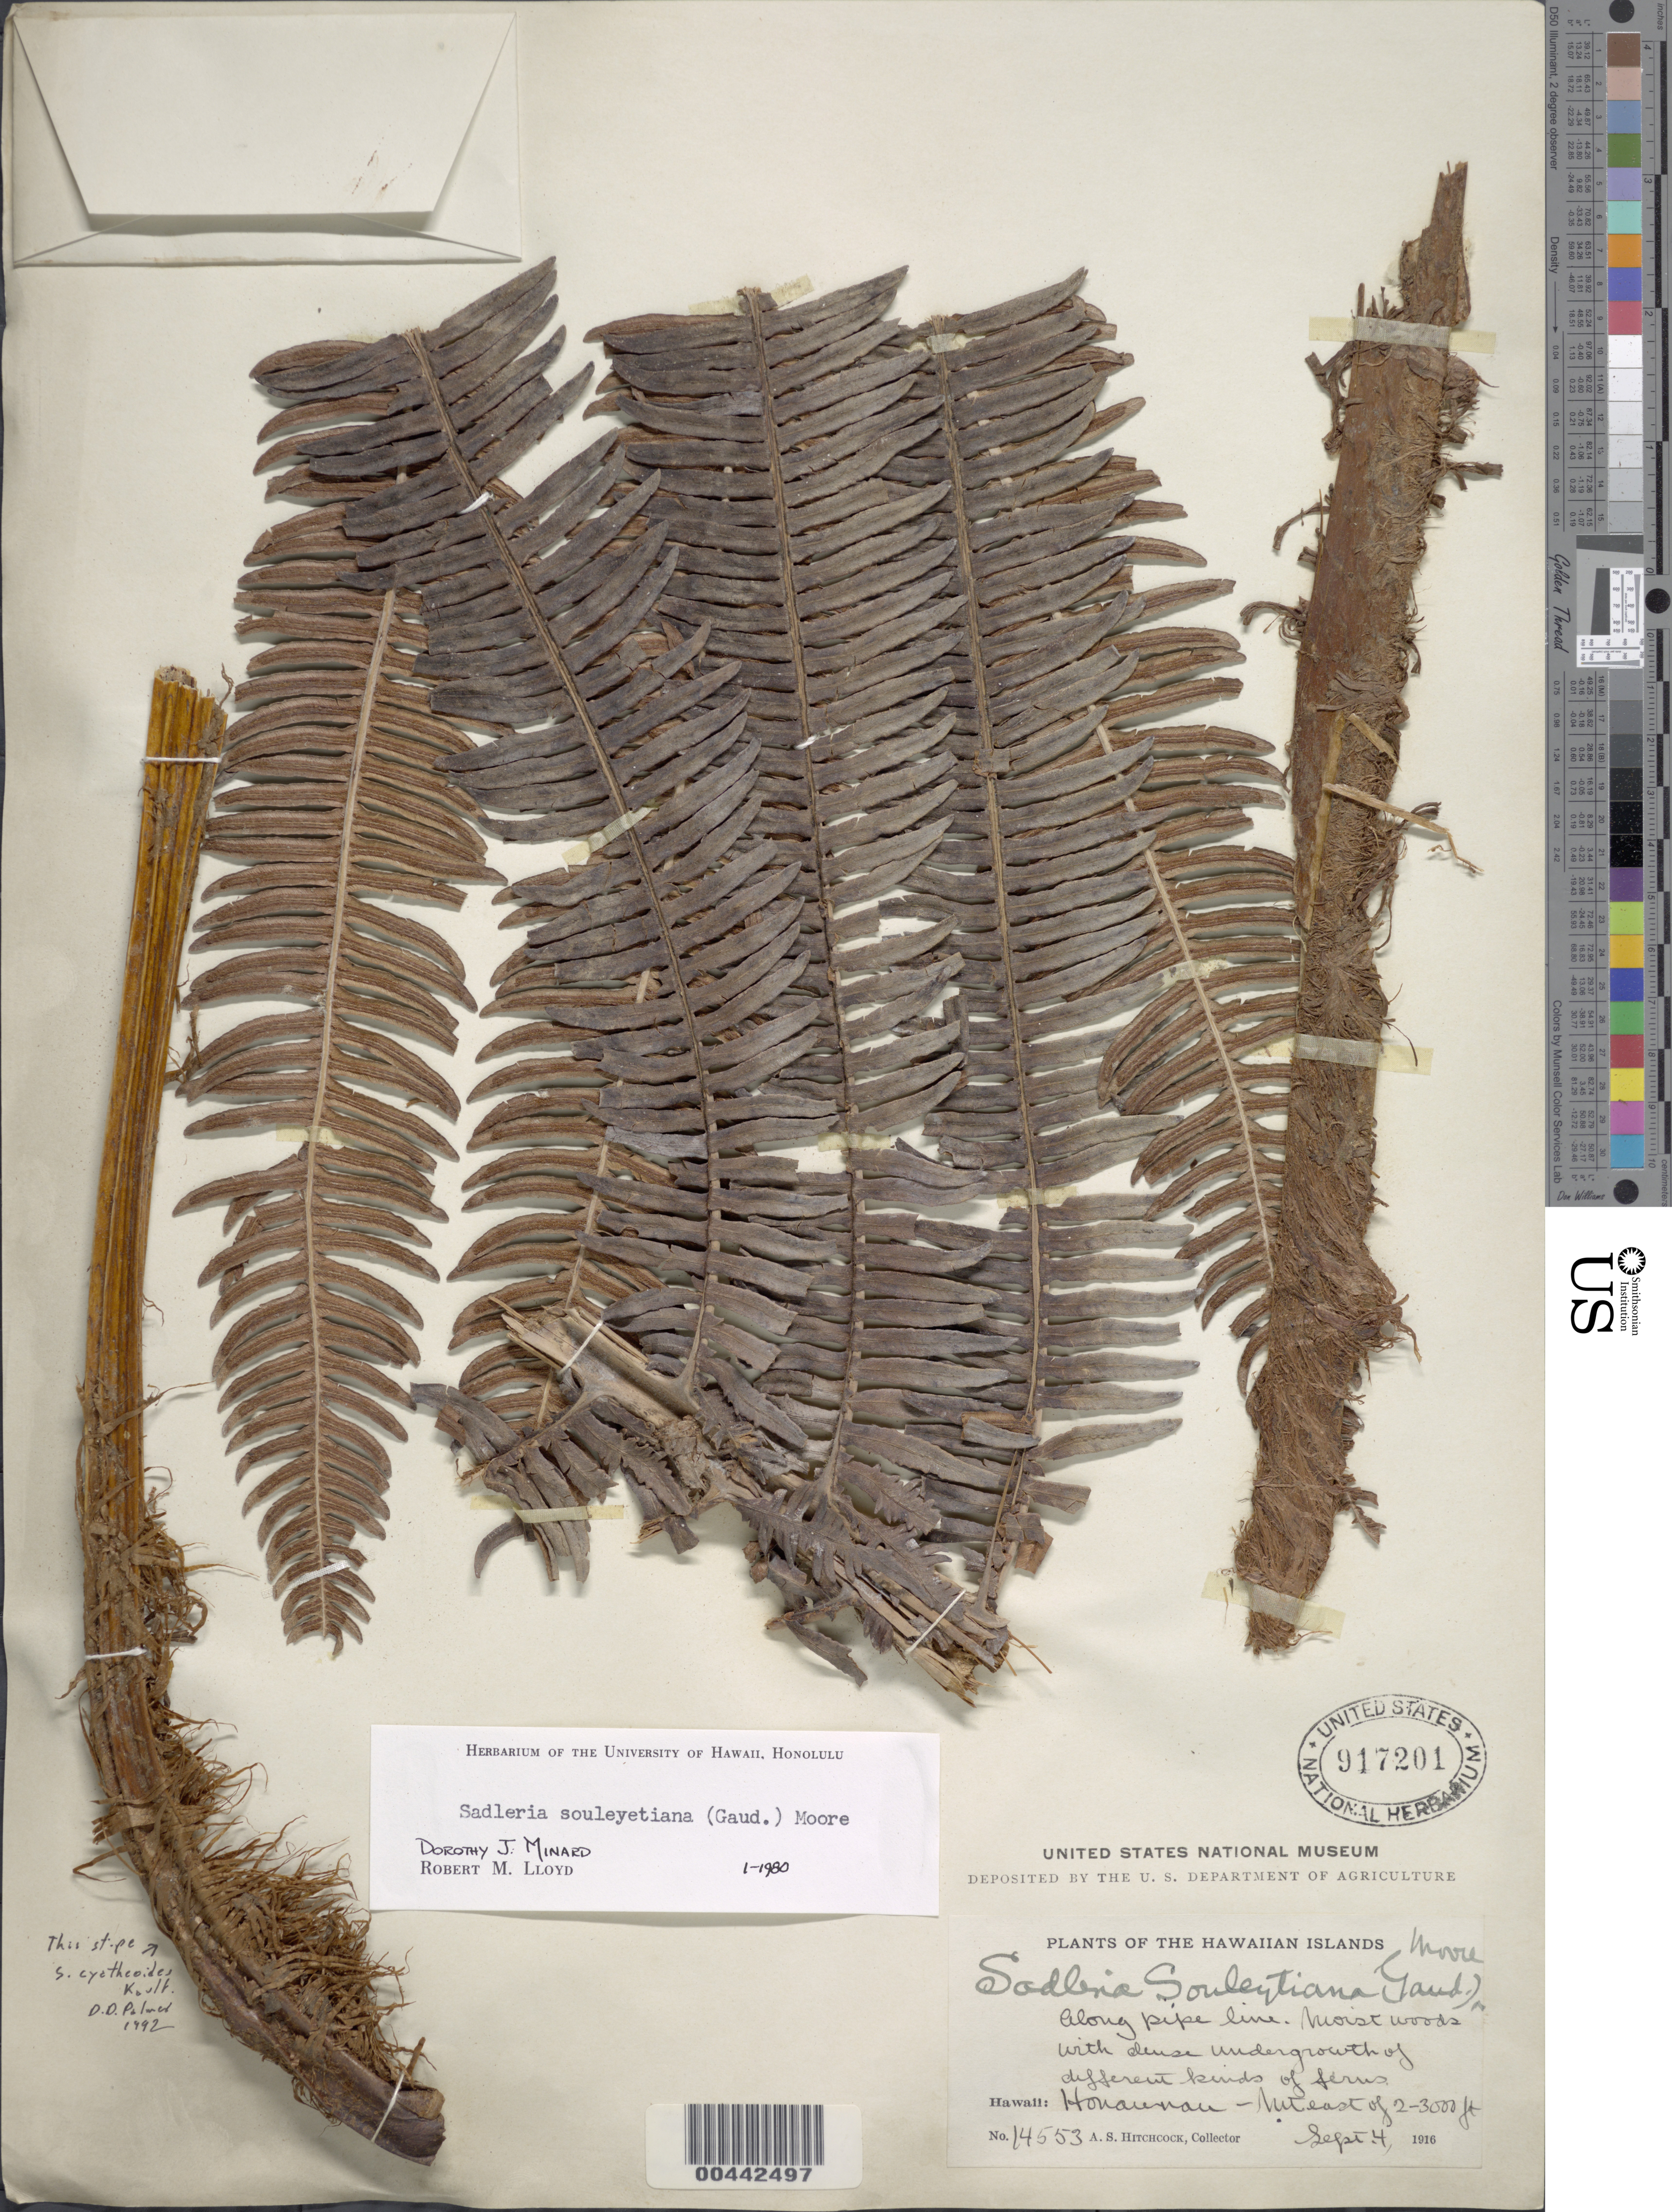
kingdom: Plantae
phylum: Tracheophyta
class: Polypodiopsida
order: Polypodiales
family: Blechnaceae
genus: Sadleria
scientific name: Sadleria souleytiana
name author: (Gaudich.) T. Moore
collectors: A. S. Hitchcock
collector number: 14553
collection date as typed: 4 Sep 1916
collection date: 1916-09-04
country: United States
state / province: Hawaii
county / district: Hawaii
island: Hawaii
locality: Mt. E of Honaunau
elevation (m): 610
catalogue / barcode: US 917201